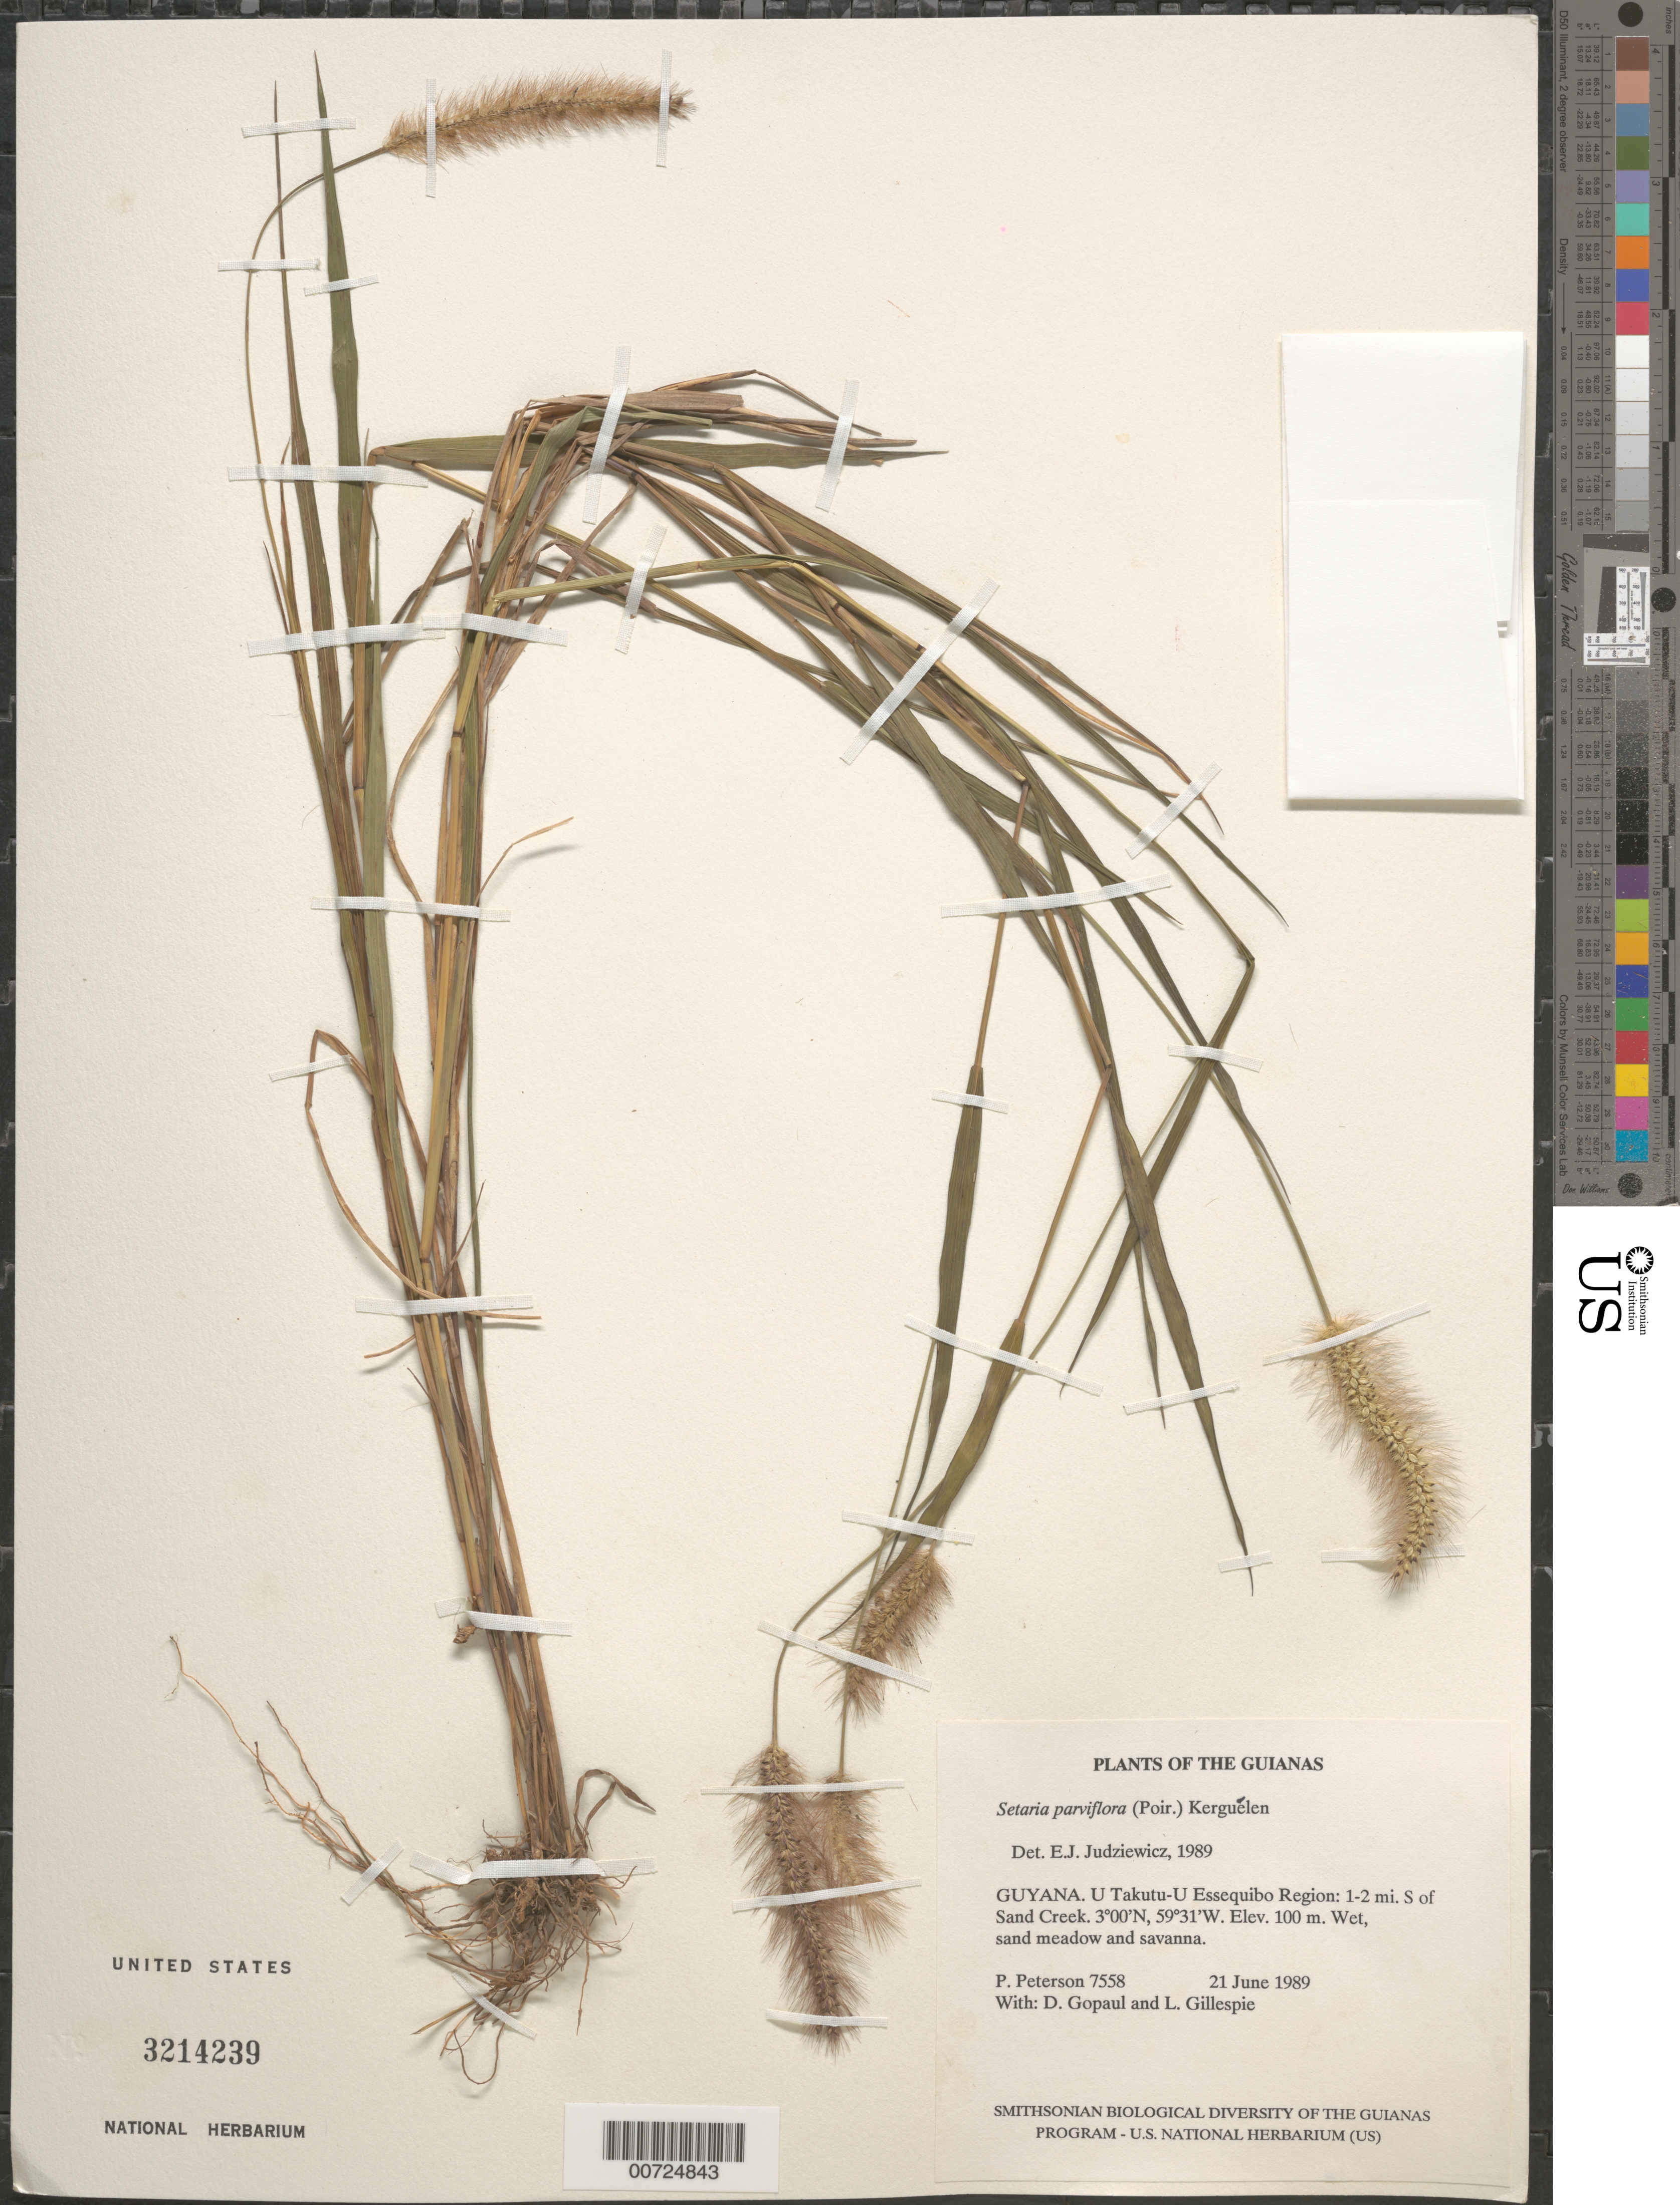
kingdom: Plantae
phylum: Tracheophyta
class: Liliopsida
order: Poales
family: Poaceae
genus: Setaria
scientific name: Setaria parviflora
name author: (Poir.) Kerguélen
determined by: Judziewicz, E. J.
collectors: P. M. Peterson, D. Gopaul & L. J. Gillespie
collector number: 7558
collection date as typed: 21 June 1989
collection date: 1989-06-21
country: Guyana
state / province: U. Takutu-U. Essequibo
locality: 1-2 mi. S of Sand Creek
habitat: Wet, sand meadow and savanna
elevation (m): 100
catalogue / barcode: US 3214239